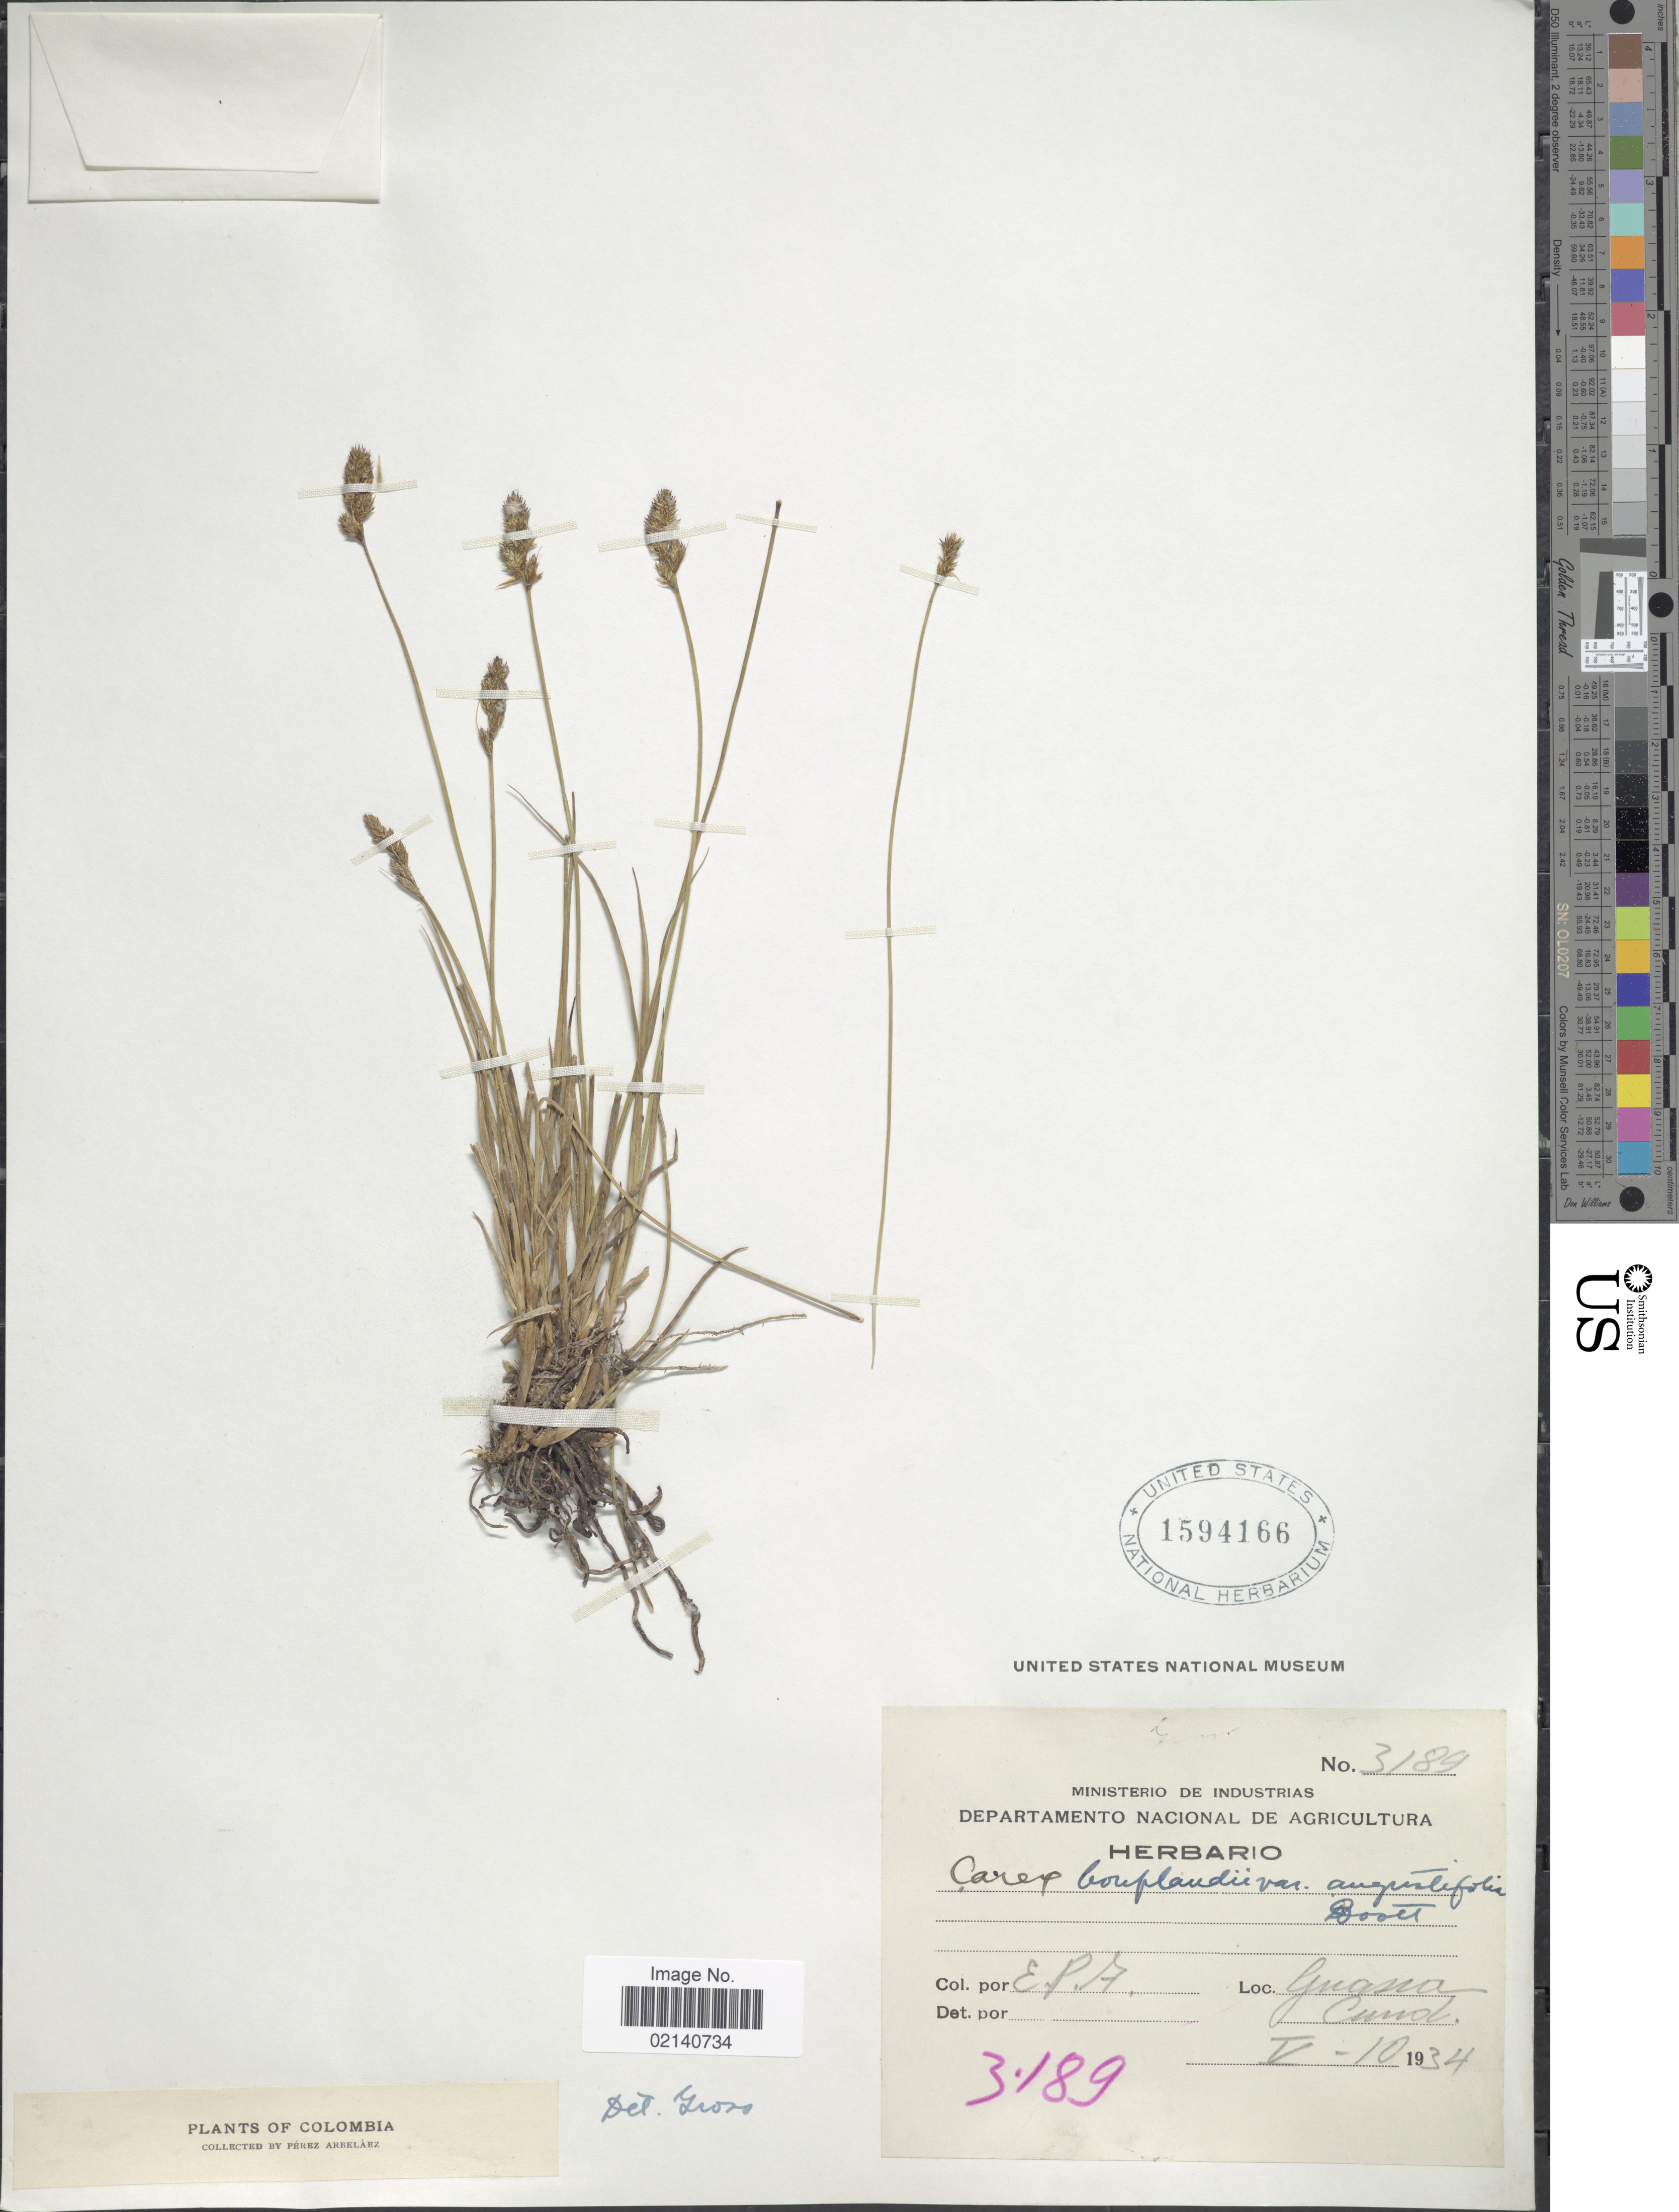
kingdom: Plantae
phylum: Tracheophyta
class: Liliopsida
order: Poales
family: Cyperaceae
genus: Carex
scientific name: Carex bonplandii var. angustifolia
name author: Boott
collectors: E. P. A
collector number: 3189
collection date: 1934-05-10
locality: Guara [interpreted] Cund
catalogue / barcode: US 1594166